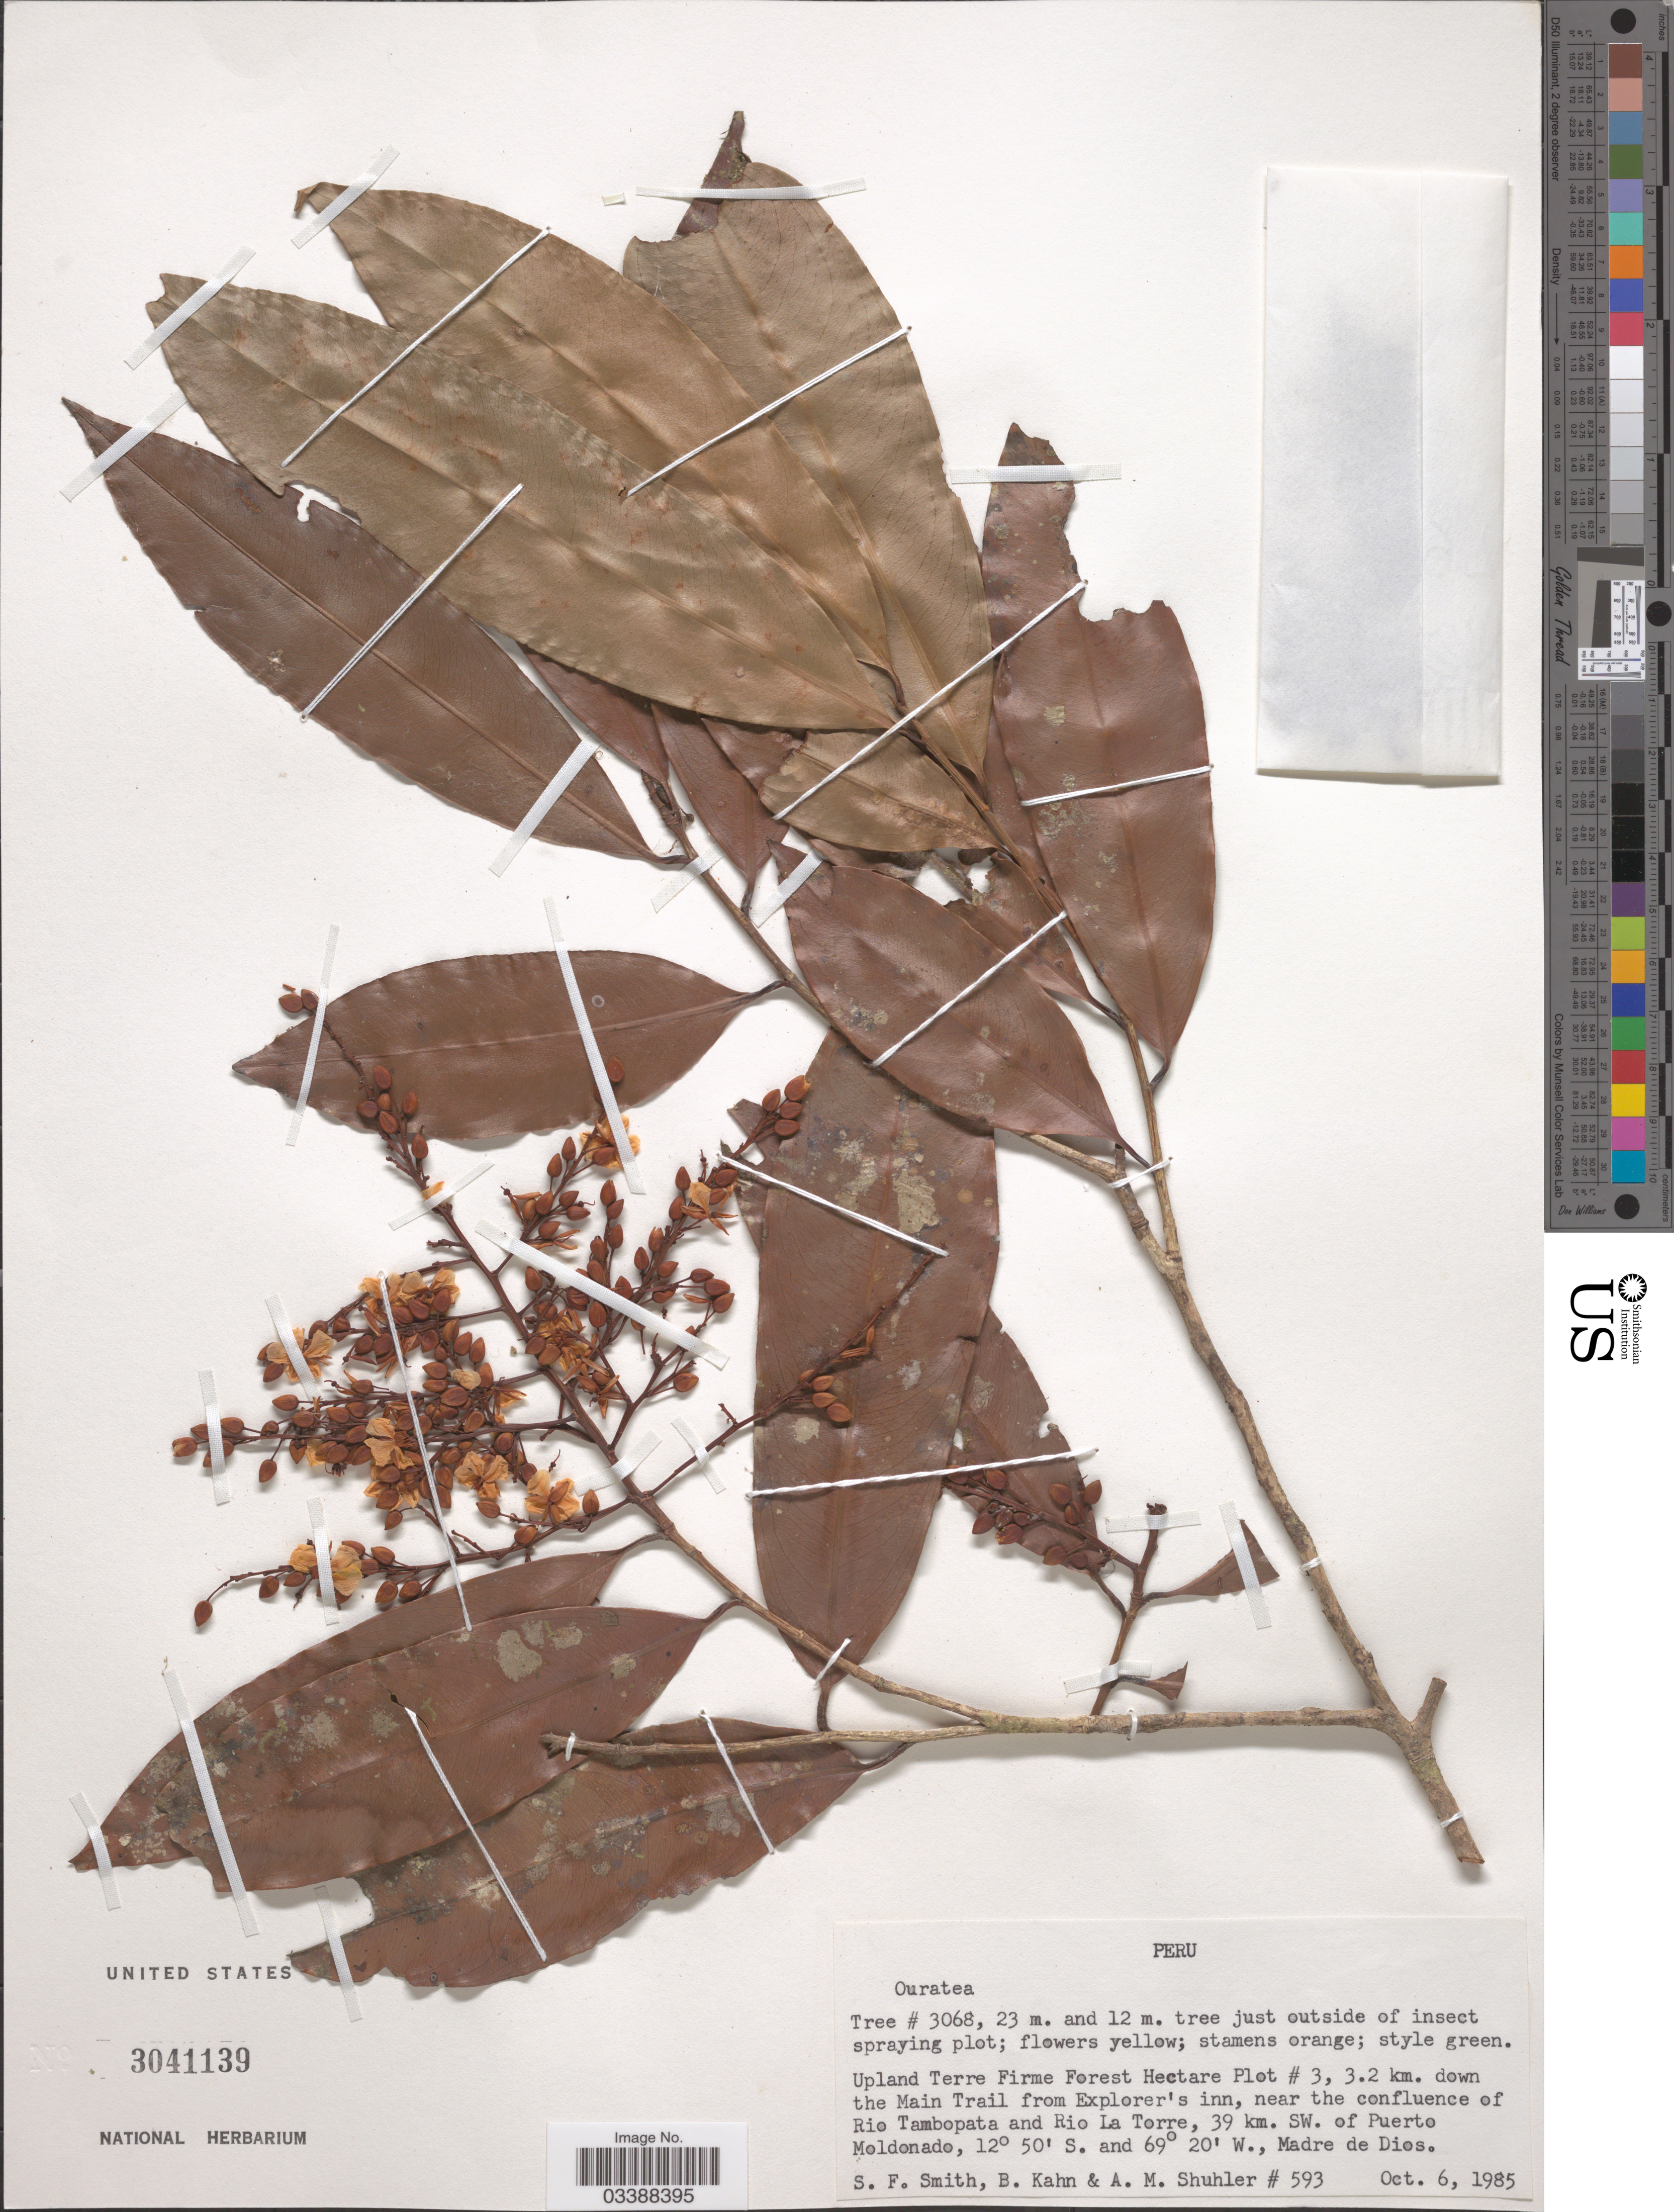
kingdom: Plantae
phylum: Tracheophyta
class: Magnoliopsida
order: Malpighiales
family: Ochnaceae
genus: Ouratea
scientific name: Ouratea sp.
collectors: S.F. Smith, B. Kahn & A. Shuhler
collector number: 593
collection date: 1985-10-06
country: Peru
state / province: Madre de Dios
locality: Upland Terre Firme Forest Plot # 3, 3.2 km. down the Main Trail from Explorer's Inn, near the confluecne of Rio Tambopata & Rio La Torre, 39 km. SW. of Puerto Moldonado.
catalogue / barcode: US 3041139